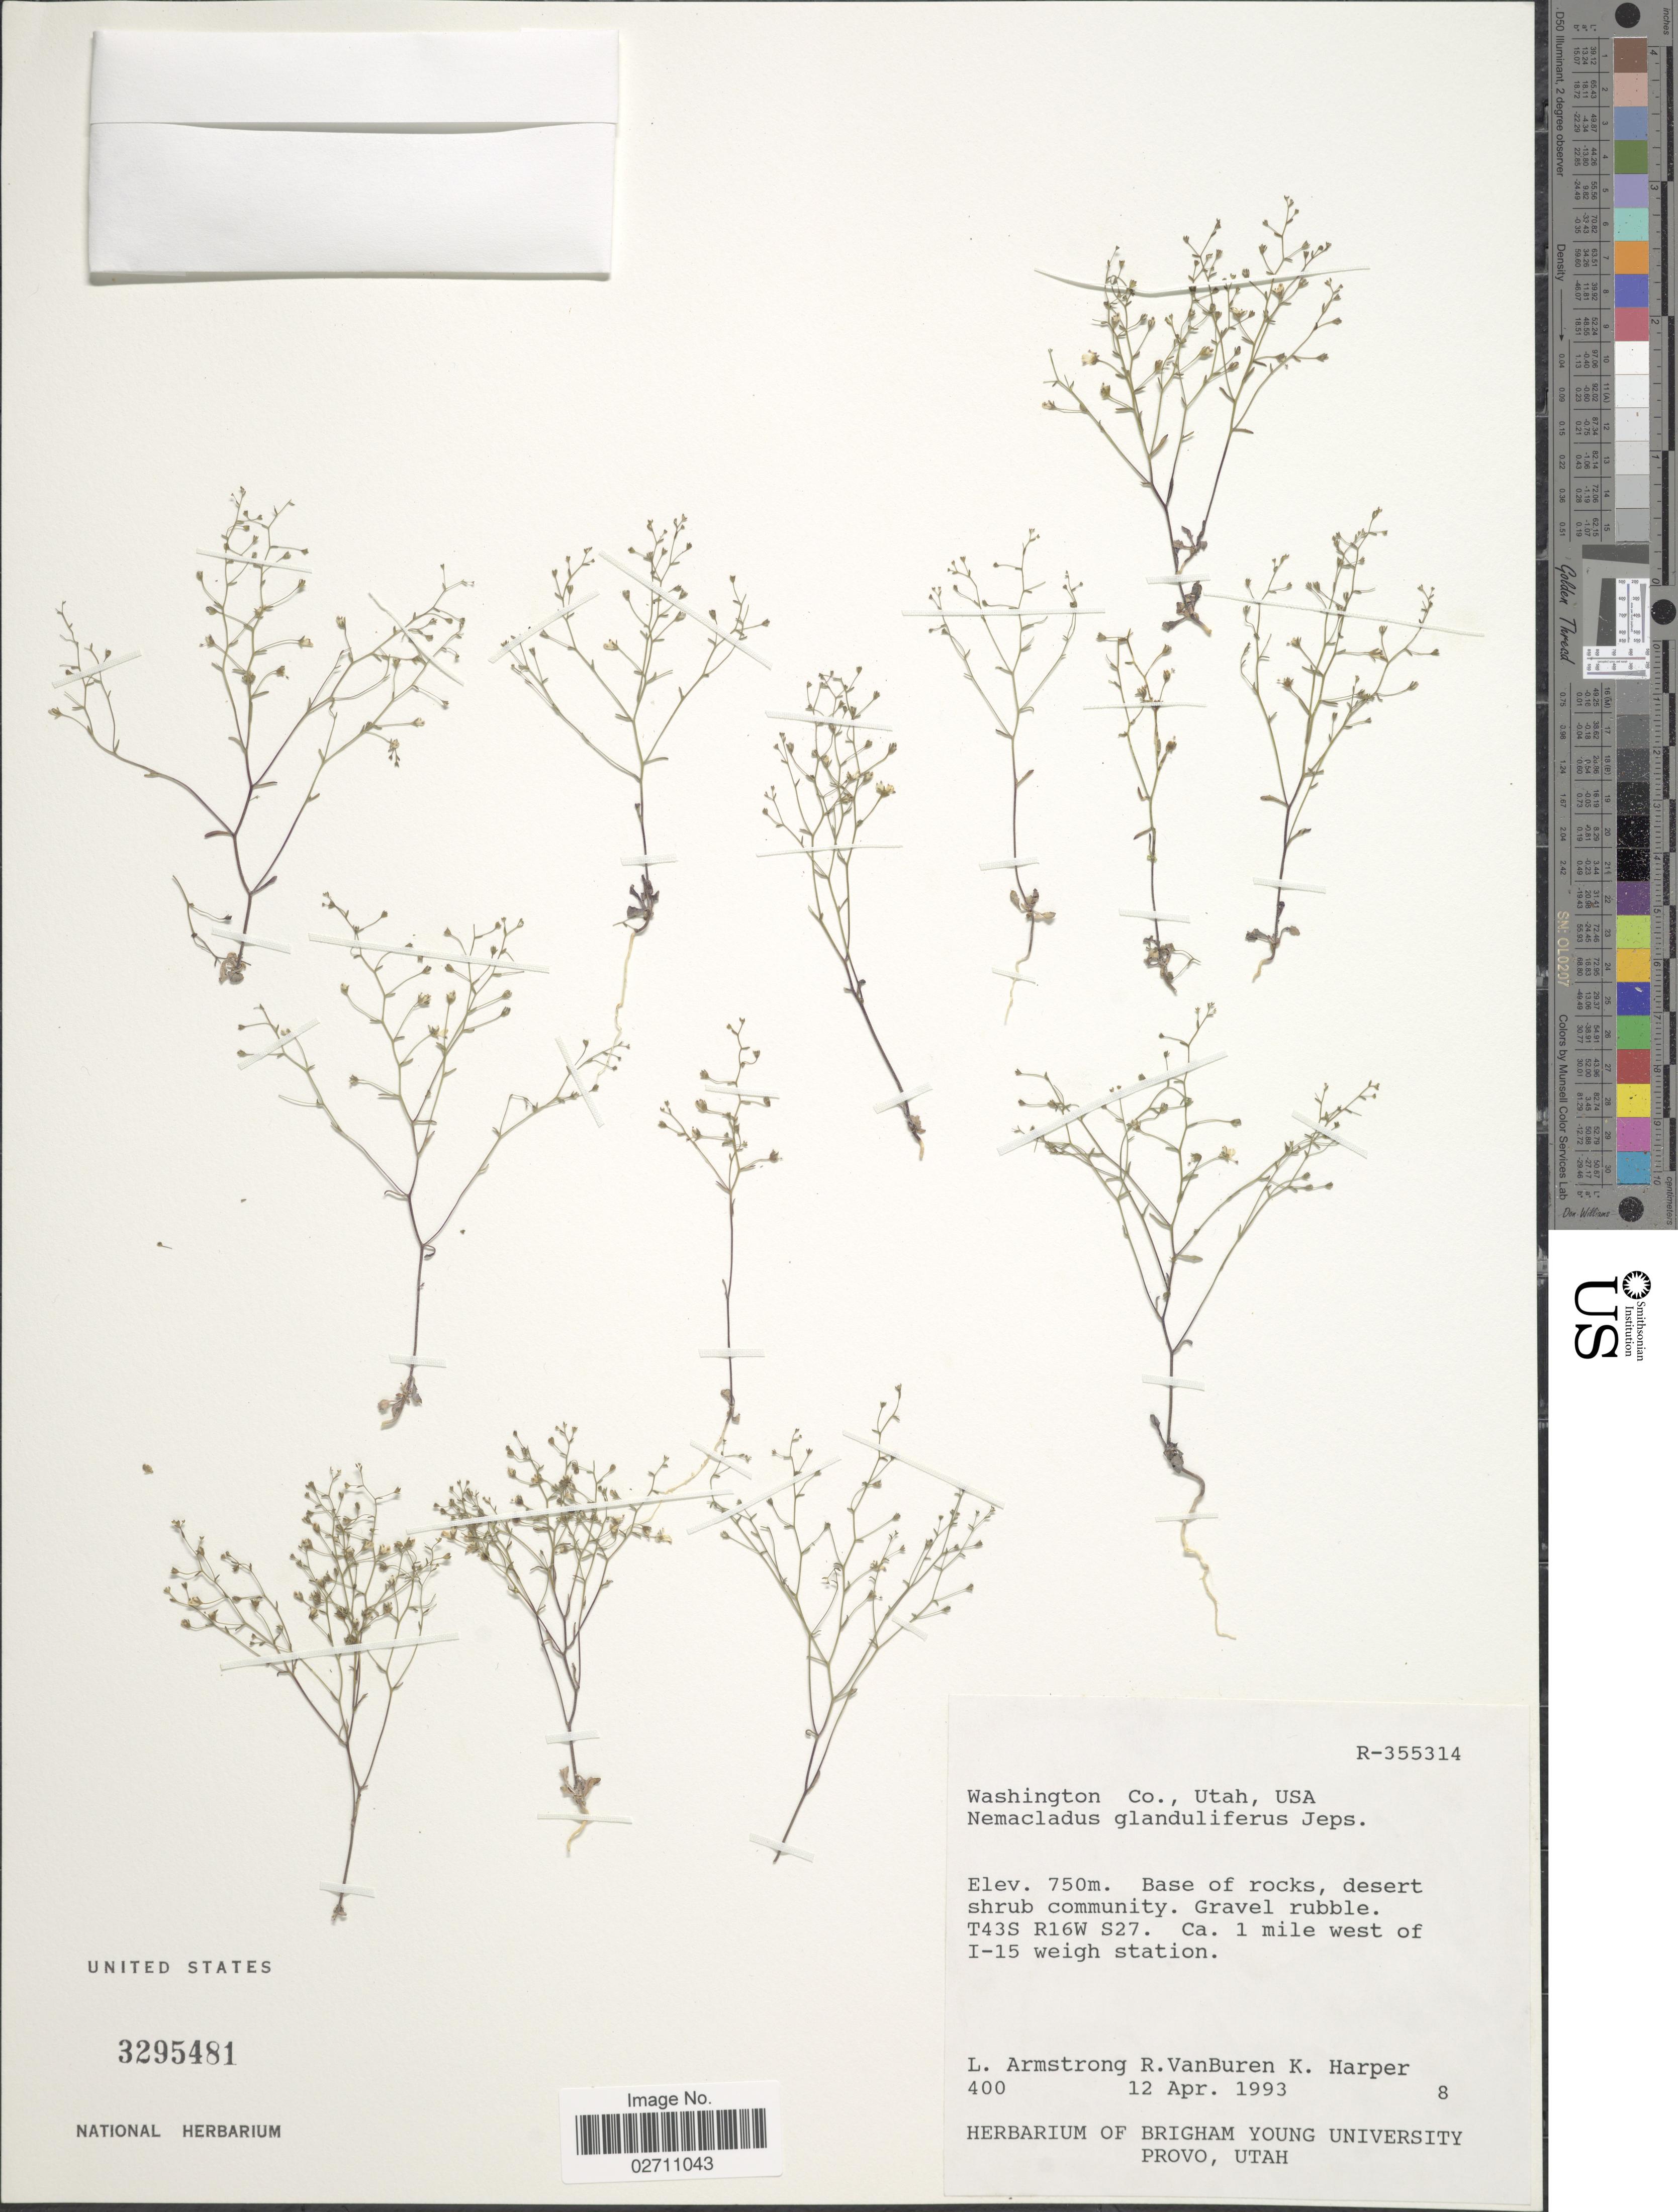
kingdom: Plantae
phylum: Tracheophyta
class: Magnoliopsida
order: Asterales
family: Campanulaceae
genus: Nemacladus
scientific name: Nemacladus glanduliferus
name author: Jeps.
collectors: L. Armstrong, R. VanBuren & K. Harper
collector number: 400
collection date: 1993-04-12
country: United States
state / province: Utah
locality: Washington Co., Utah, USA., Base of rocks, desert shrub community, T43S R16W S27, 1 mile west of I-15 weigh station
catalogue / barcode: US 3295481